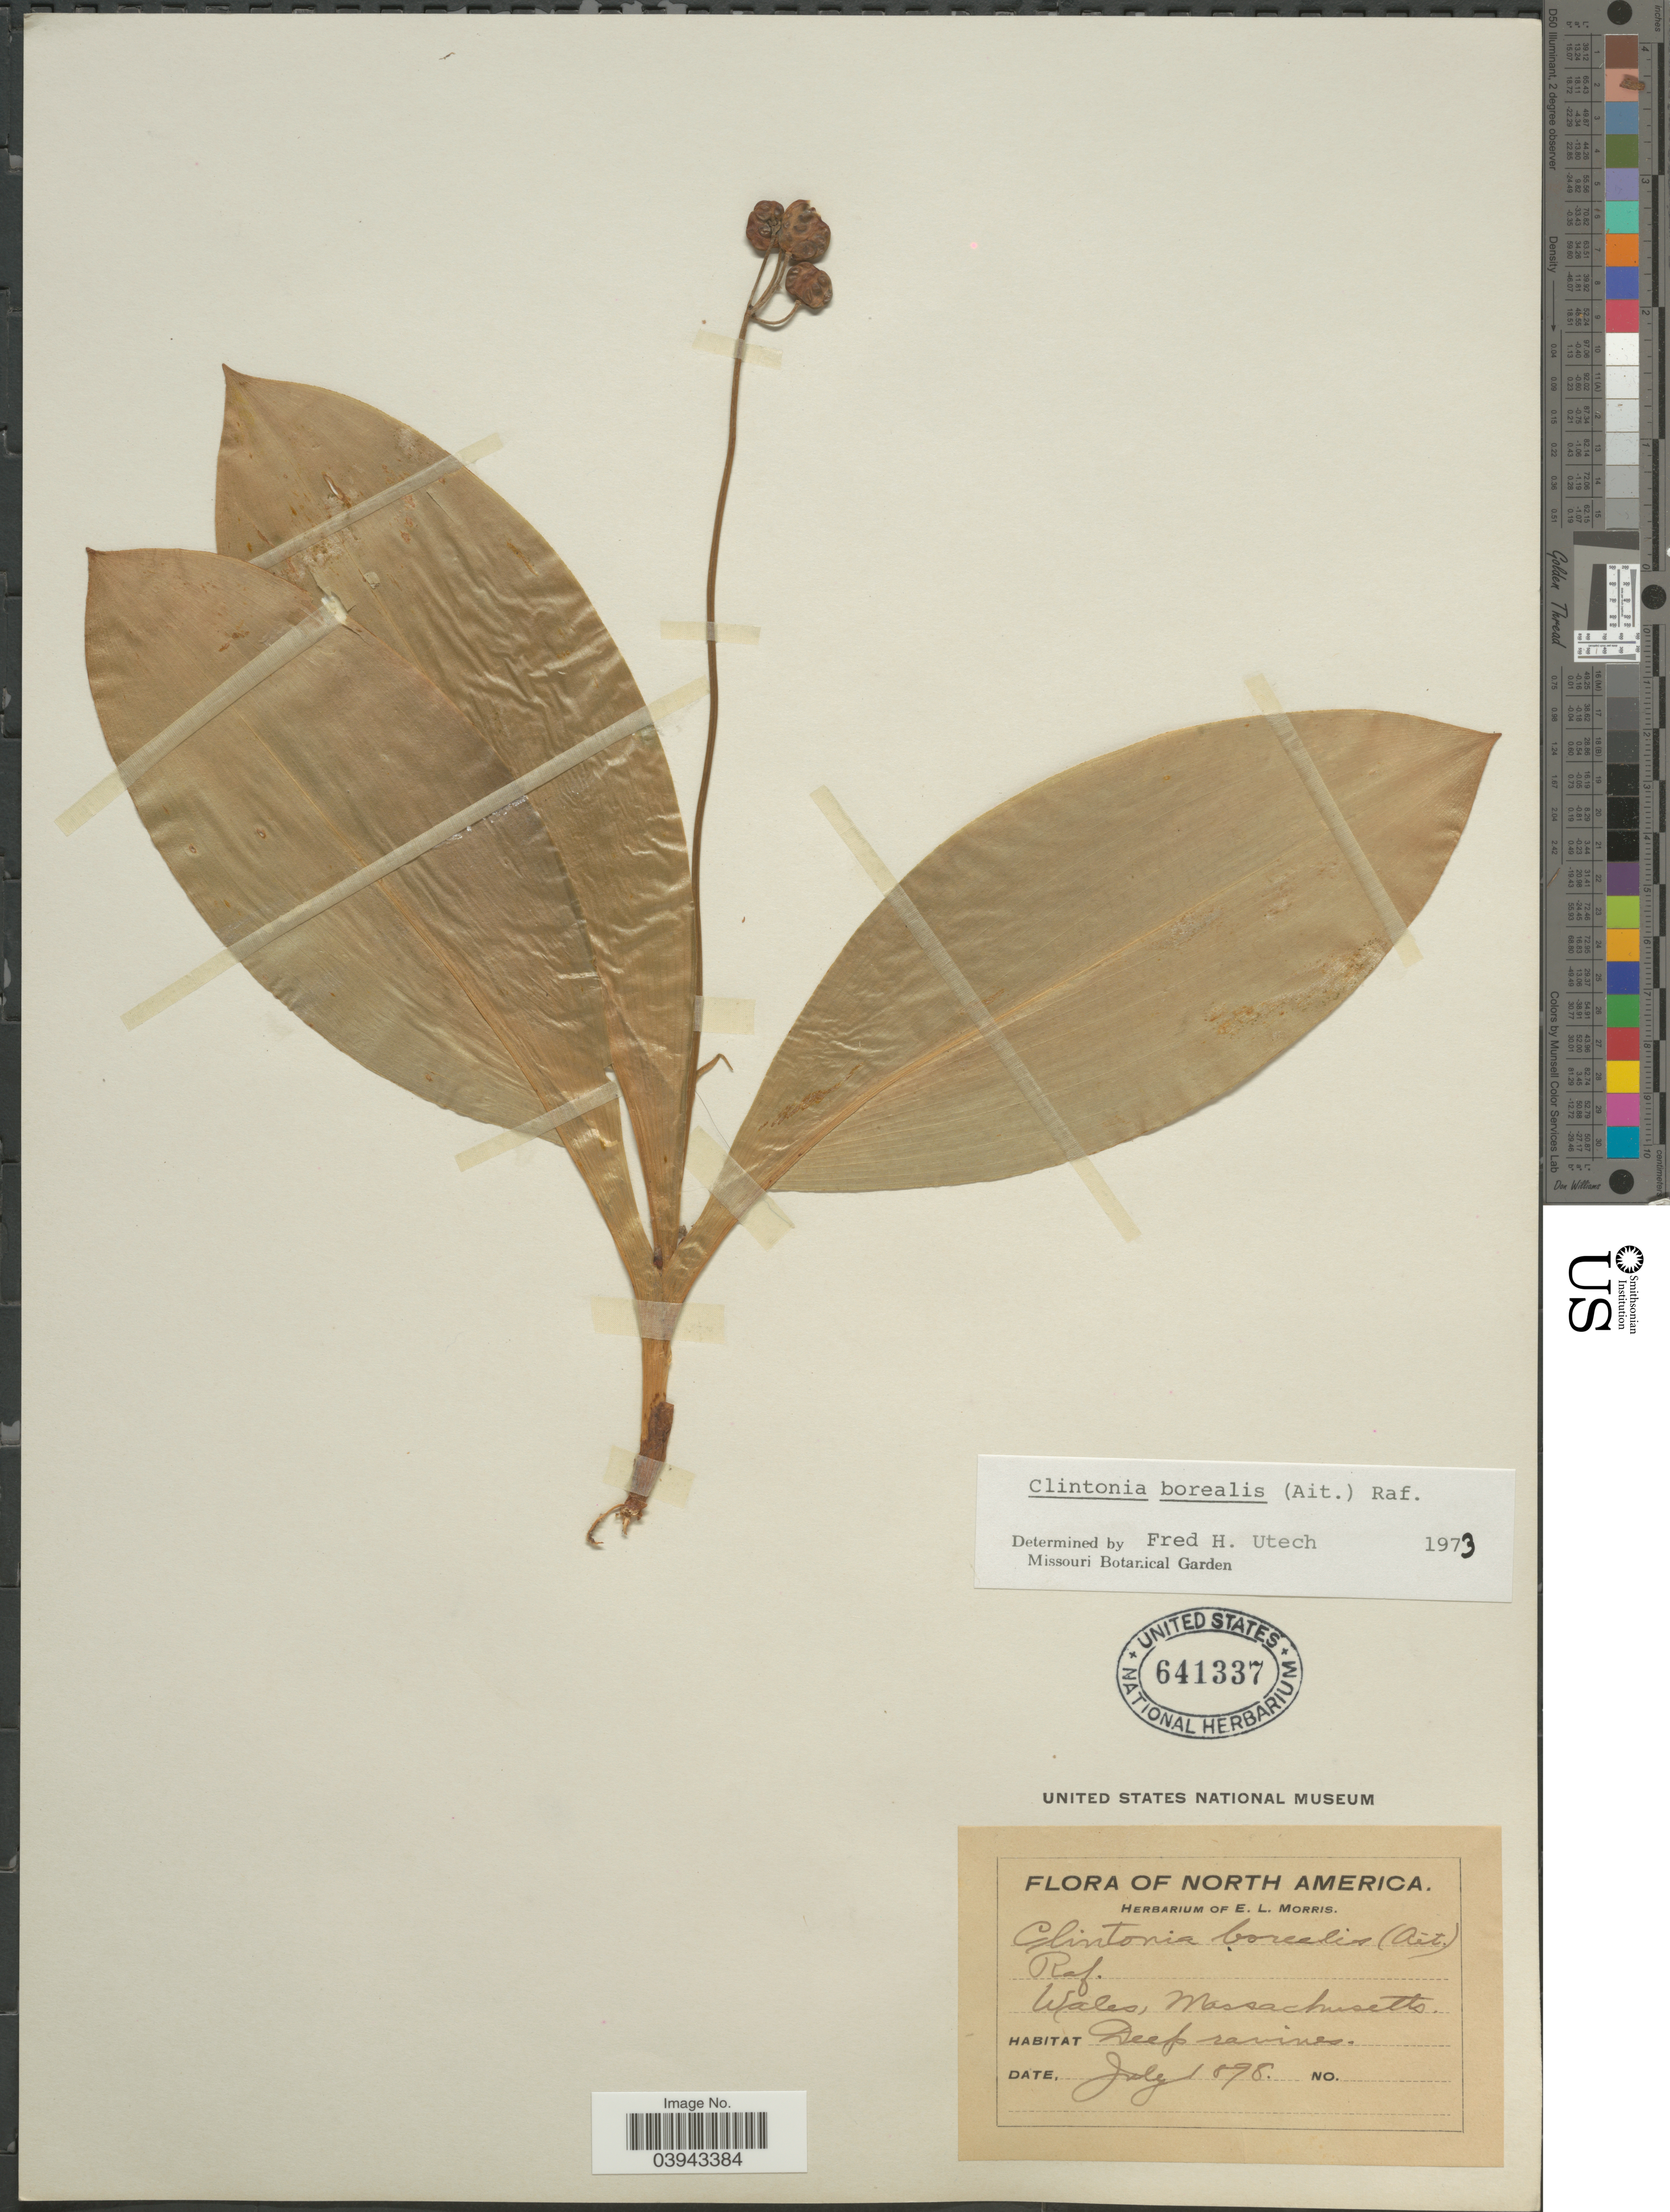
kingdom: Plantae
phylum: Tracheophyta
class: Liliopsida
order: Liliales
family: Liliaceae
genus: Clintonia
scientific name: Clintonia borealis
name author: (Aiton) Raf.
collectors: ex herb. E.L. Morris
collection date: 1898-07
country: United States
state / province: Massachusetts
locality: Wales.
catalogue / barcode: US 641337